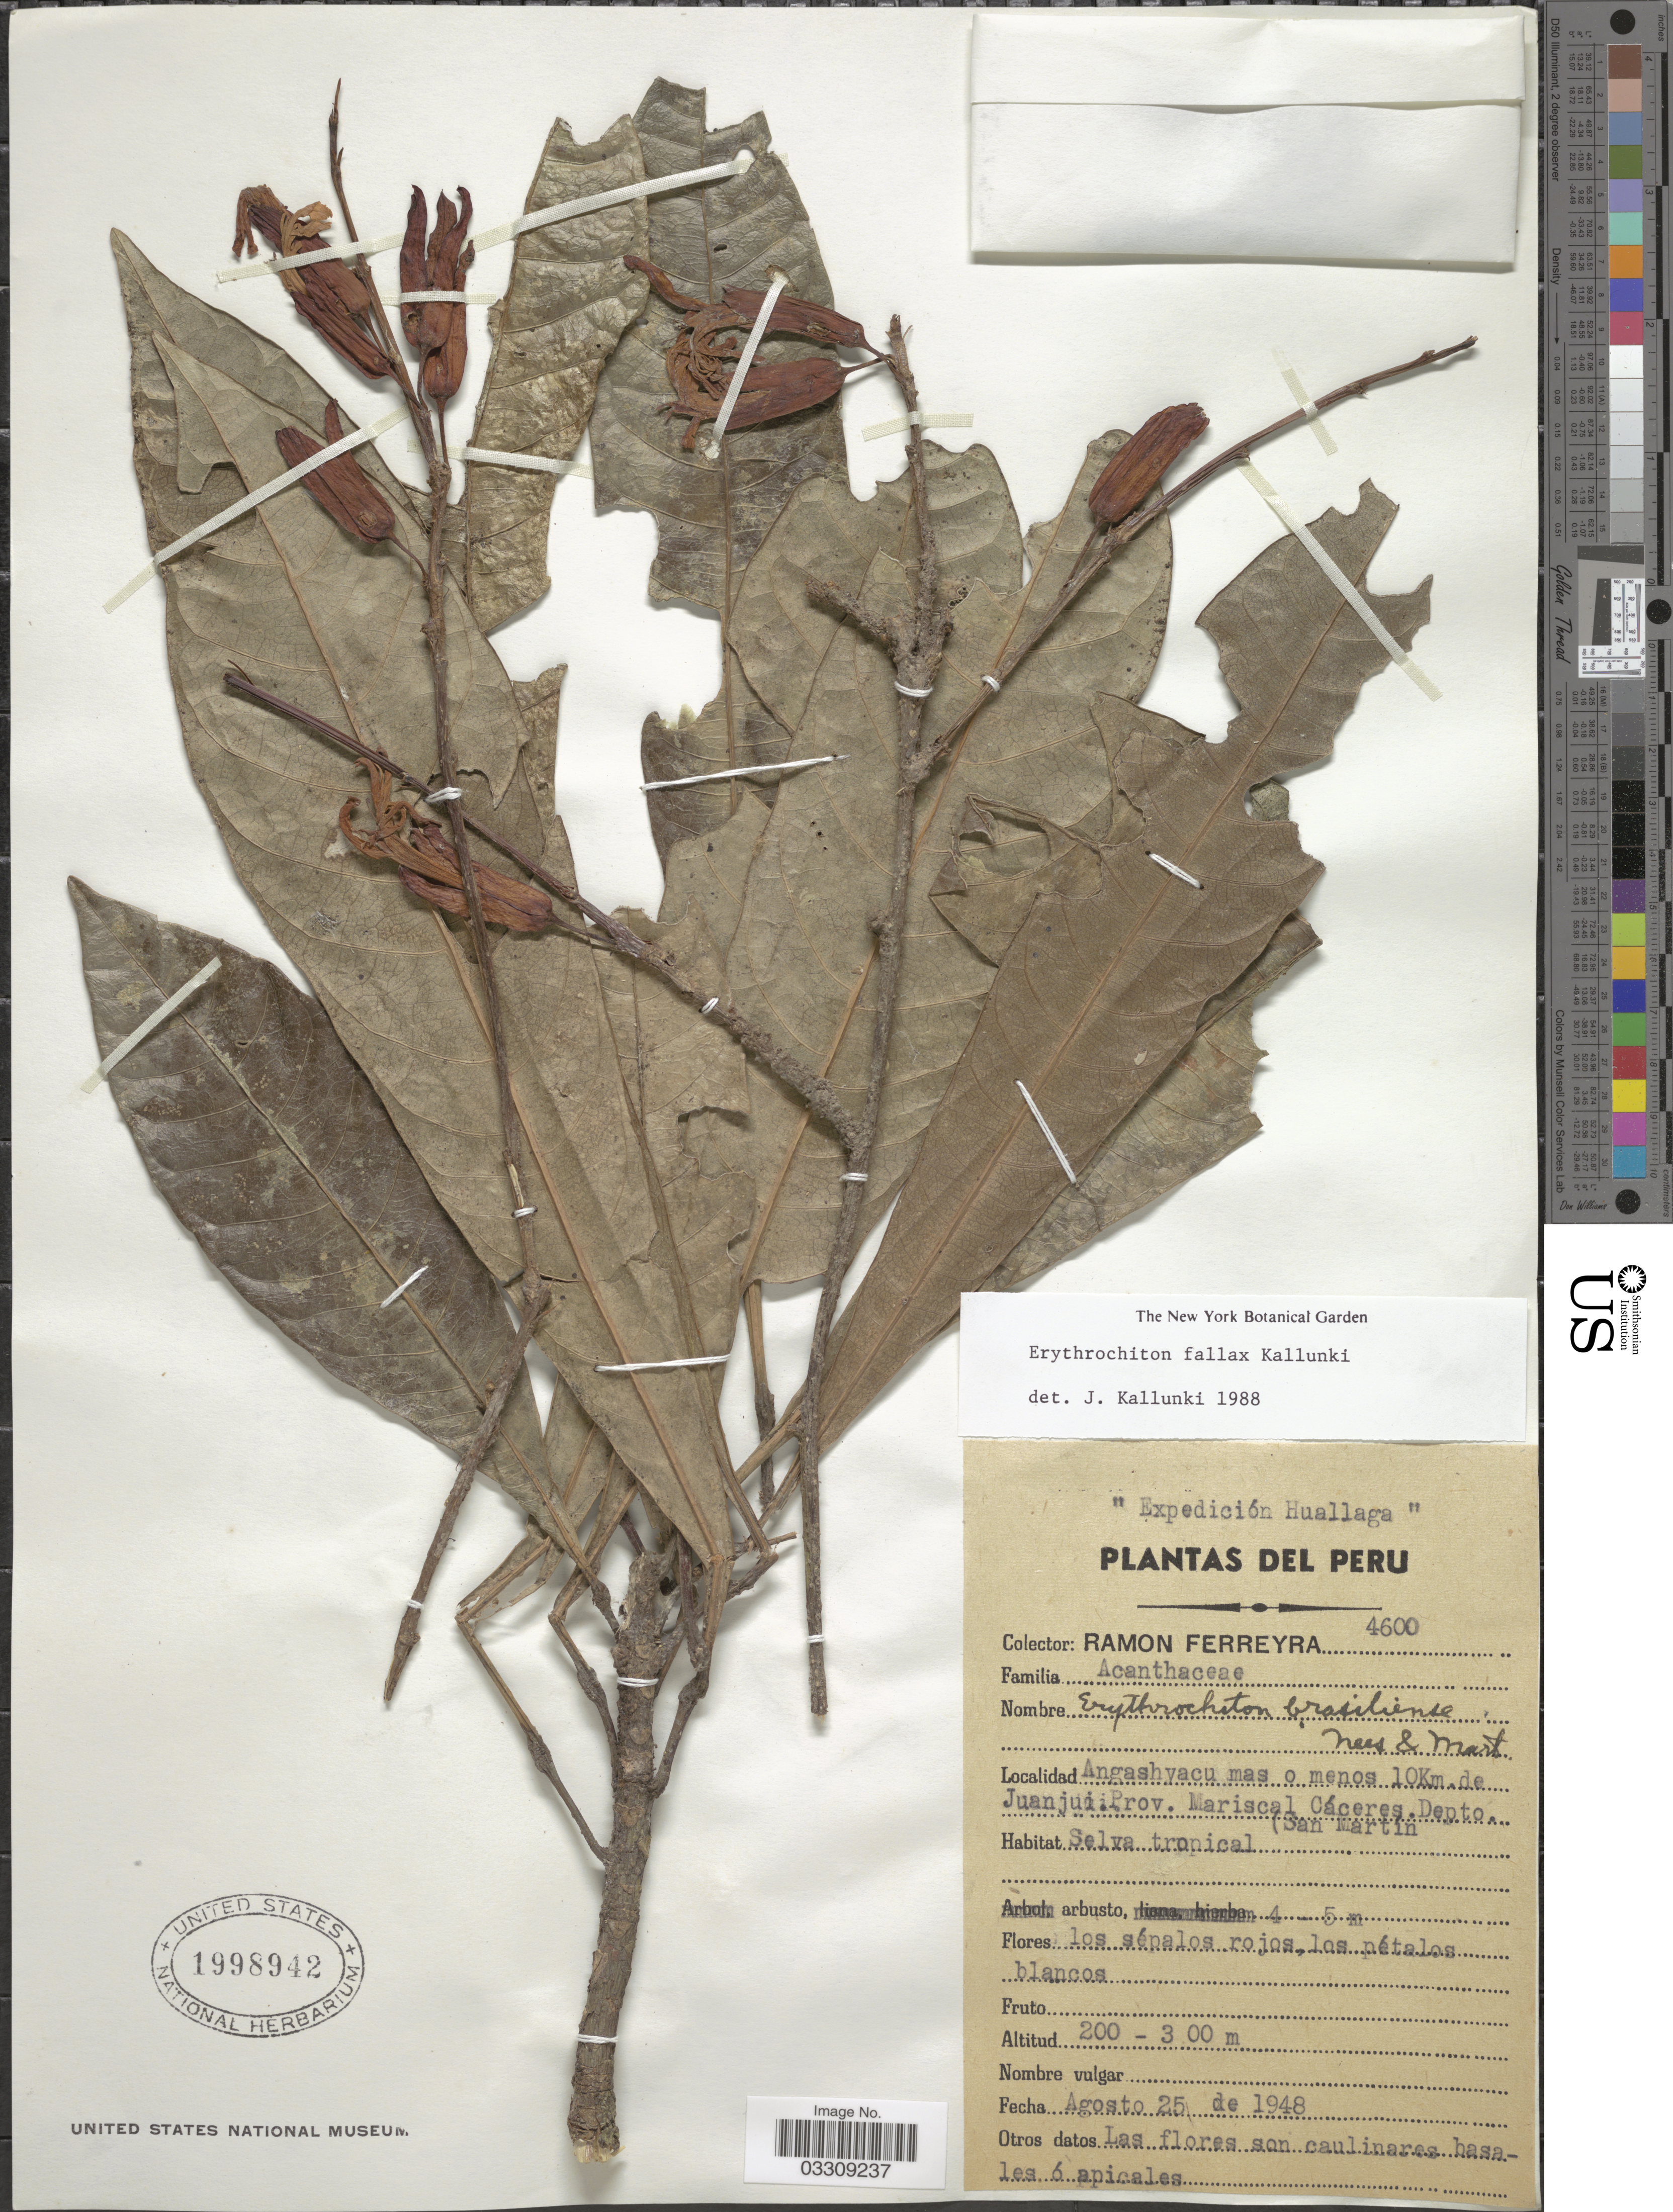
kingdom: Plantae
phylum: Tracheophyta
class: Magnoliopsida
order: Sapindales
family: Rutaceae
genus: Erythrochiton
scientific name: Erythrochiton fallax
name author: Kallunki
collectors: R. A. Ferreyra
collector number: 4600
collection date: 1948-08-25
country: Peru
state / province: San Martín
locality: Angashyacu mas o menos 10Km. de Juanjui. Prov. Mariscal Cáceres. Depto. San Martin.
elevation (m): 200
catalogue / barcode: US 1998942